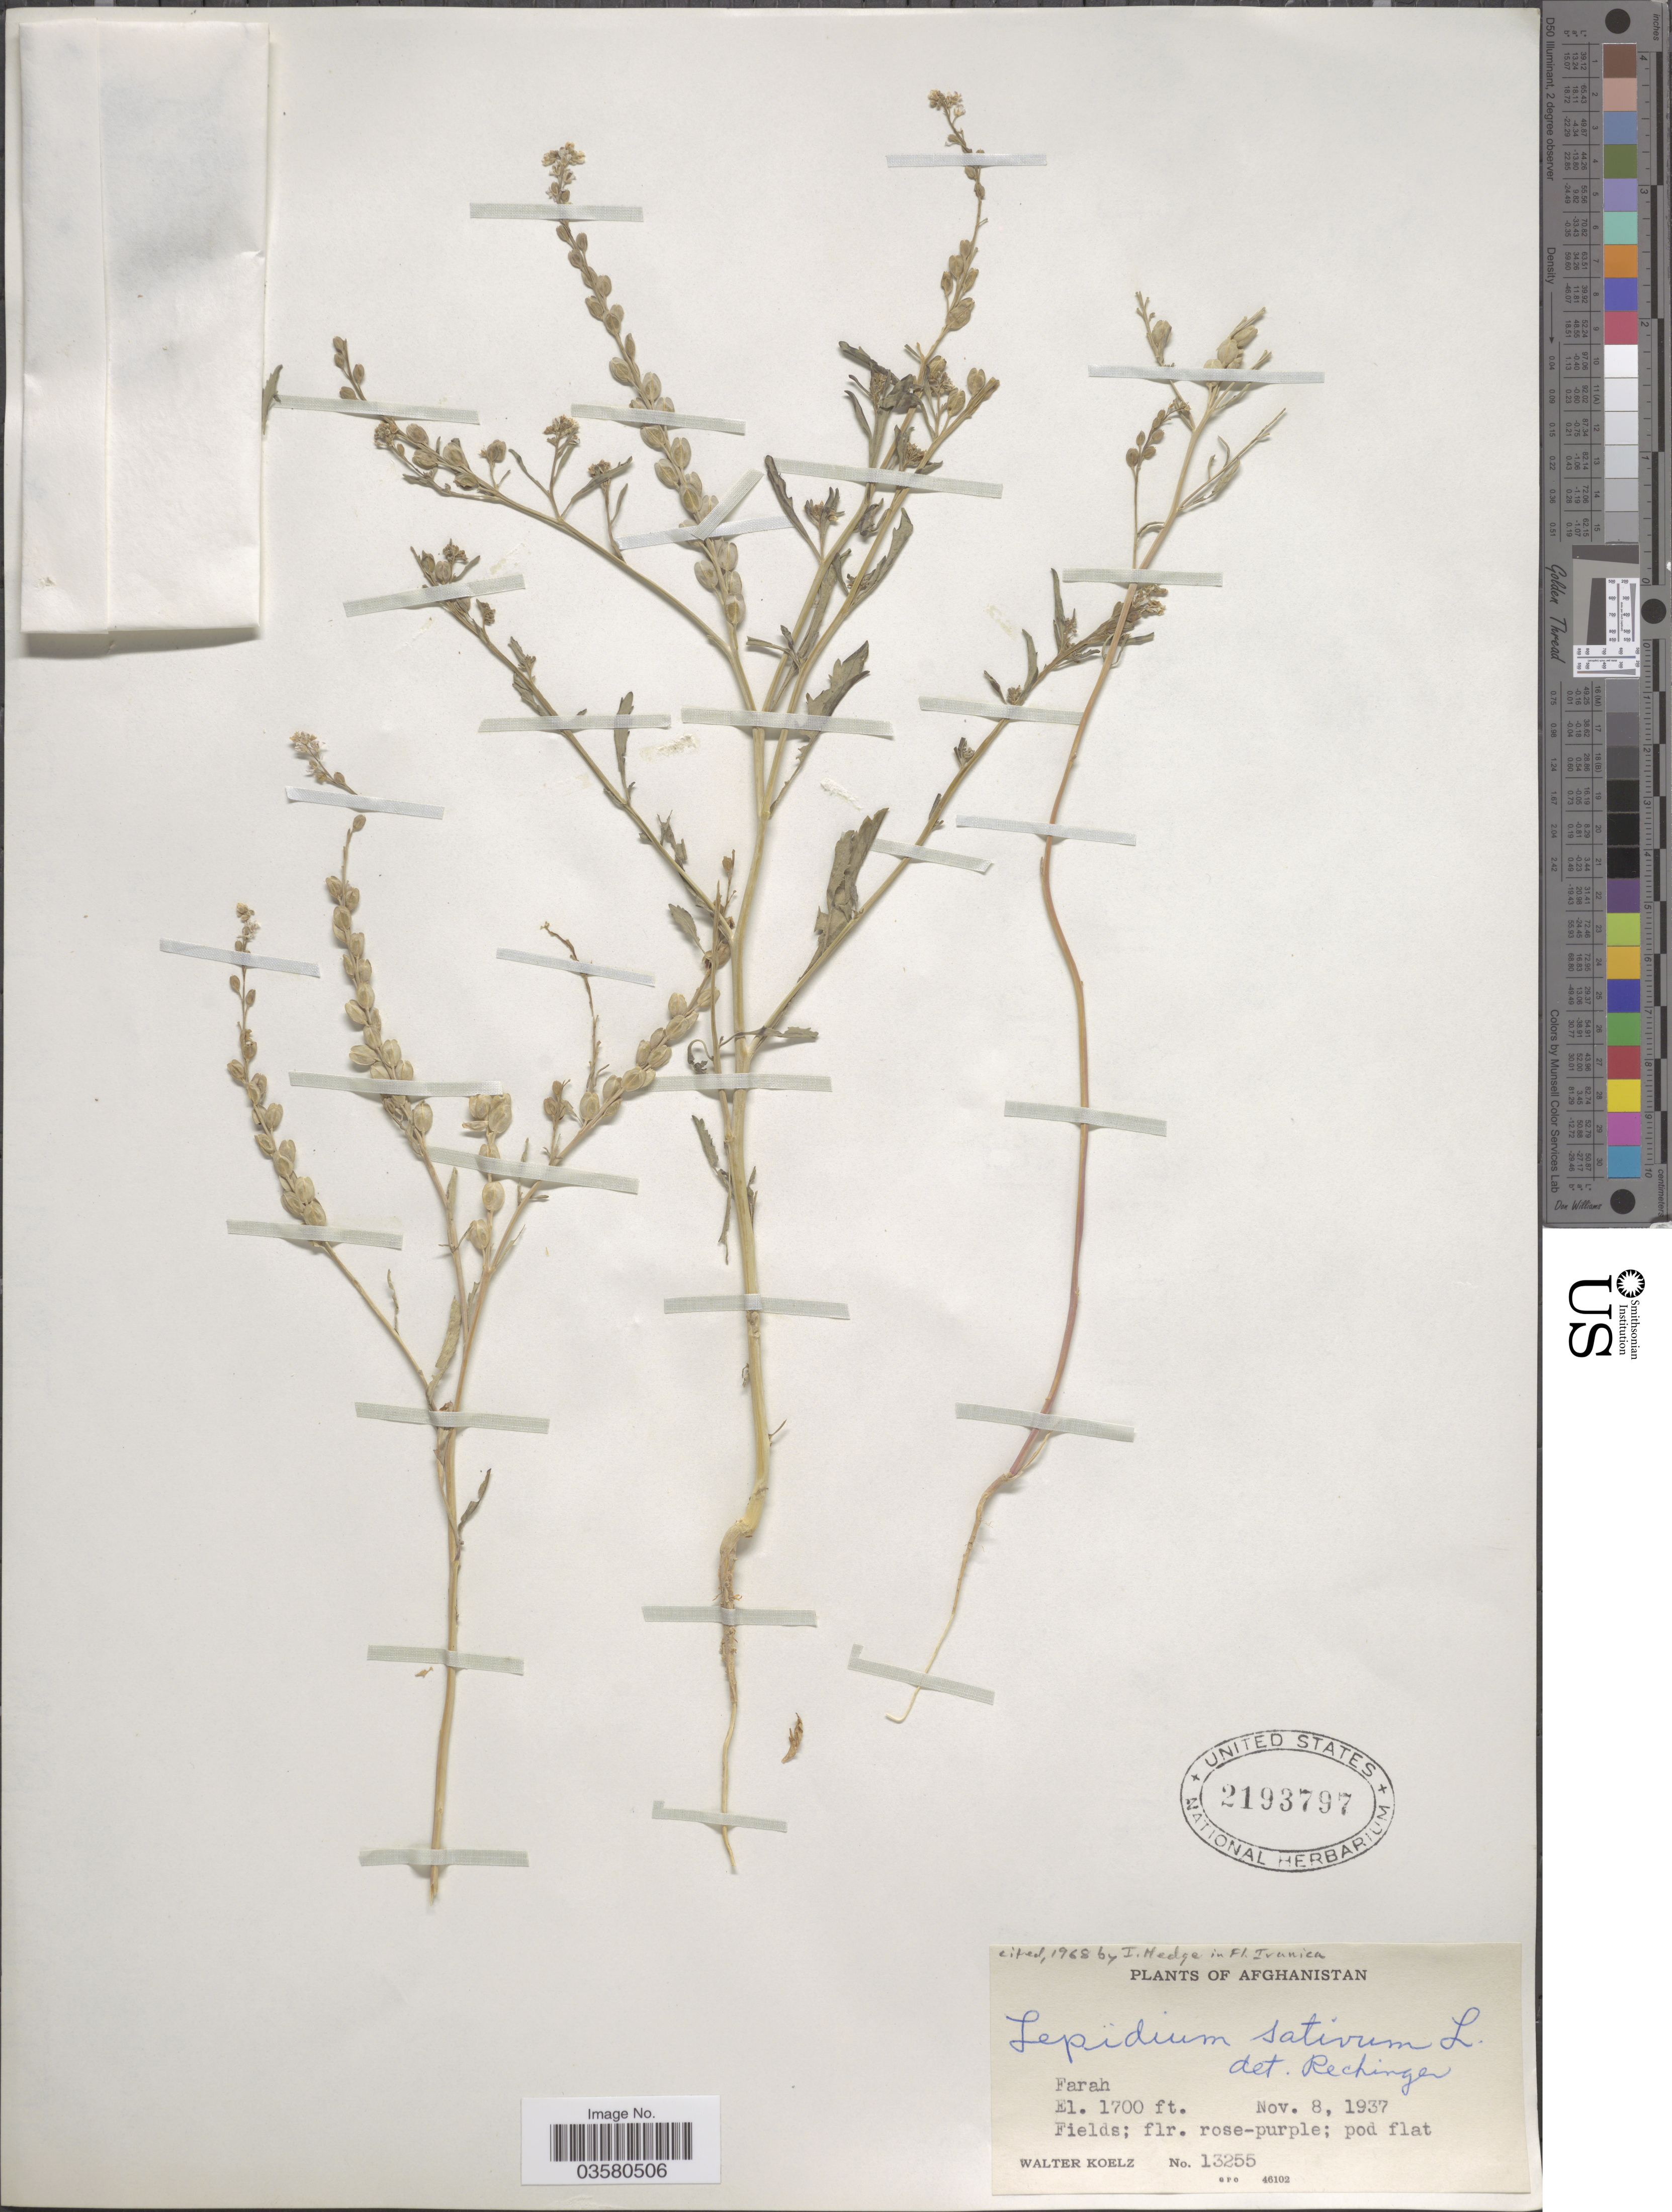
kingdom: Plantae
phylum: Tracheophyta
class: Magnoliopsida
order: Brassicales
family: Brassicaceae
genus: Lepidium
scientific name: Lepidium sativum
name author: L.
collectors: W. N. Koelz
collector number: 13255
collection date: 1937-11-08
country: Afghanistan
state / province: Farah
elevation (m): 518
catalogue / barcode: US 2193797